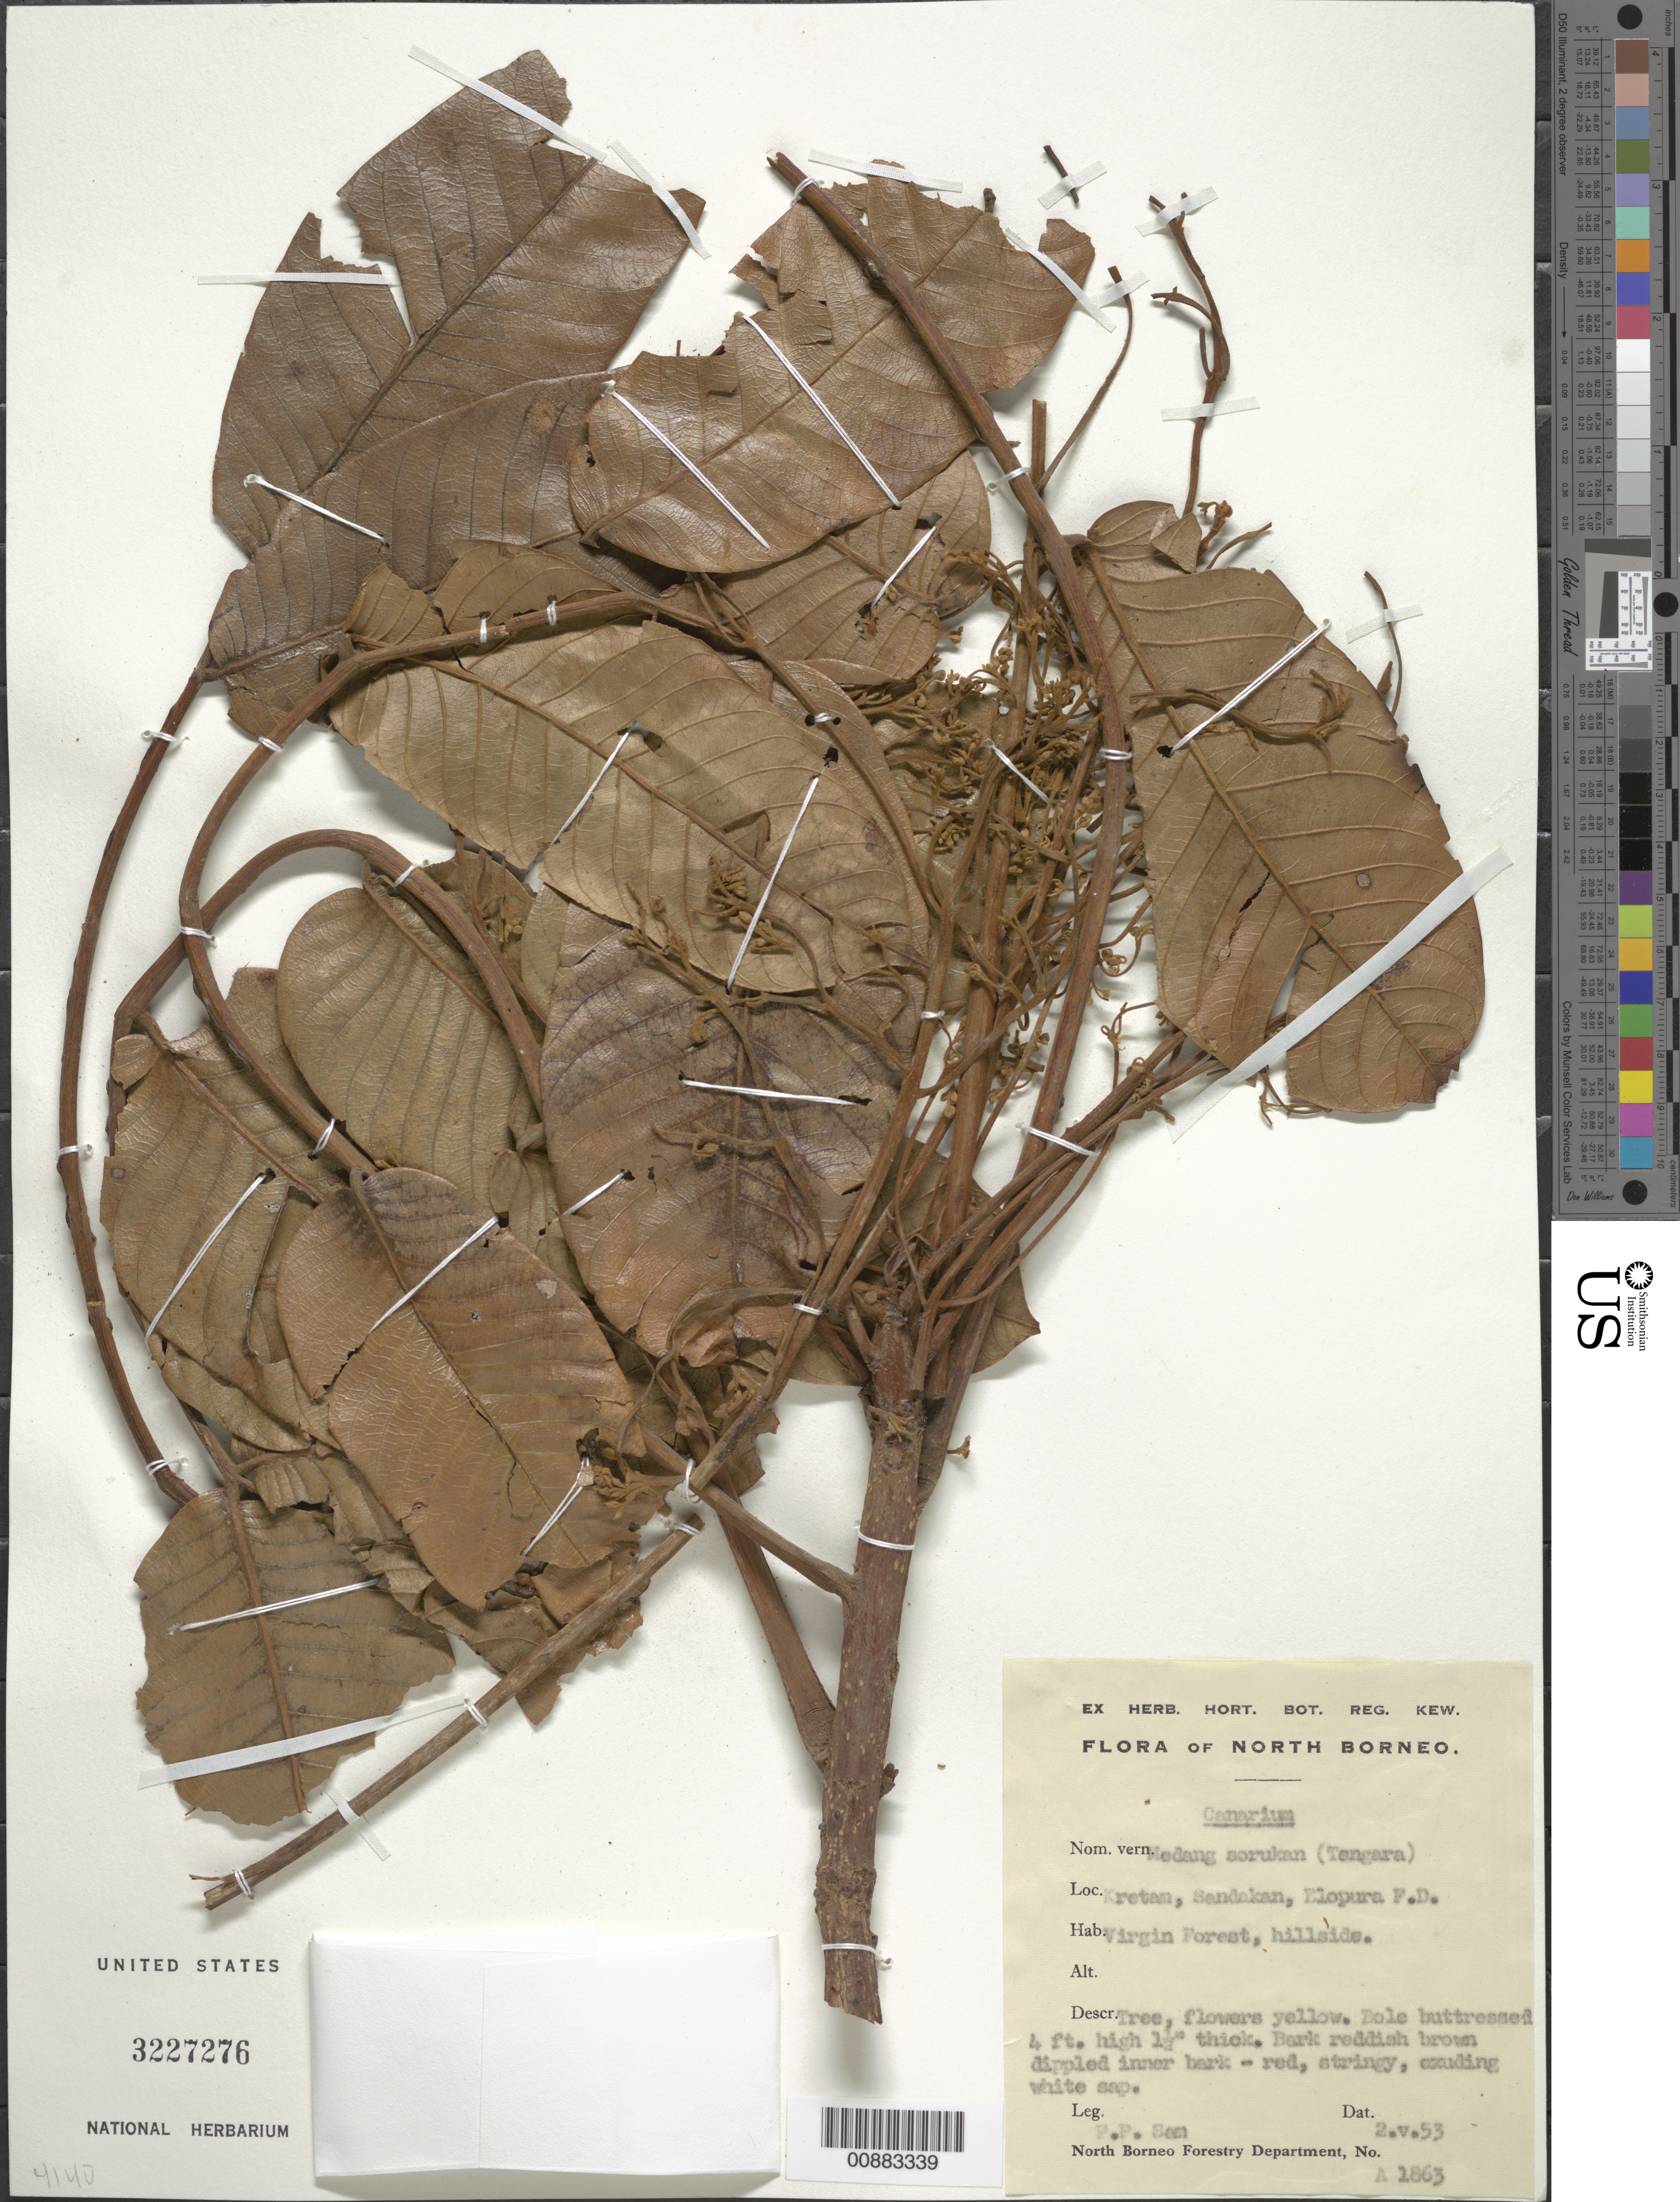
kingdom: Plantae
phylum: Tracheophyta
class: Magnoliopsida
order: Sapindales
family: Burseraceae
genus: Canarium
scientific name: Canarium sp.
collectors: P.P. Sam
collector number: A 1863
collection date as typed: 02 May 1953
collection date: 1953-05-02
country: Malaysia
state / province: Sabah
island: Borneo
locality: Kretam, Sandakan, Elopura F.D.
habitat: Virgin forest, hillside.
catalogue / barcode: US 3227276